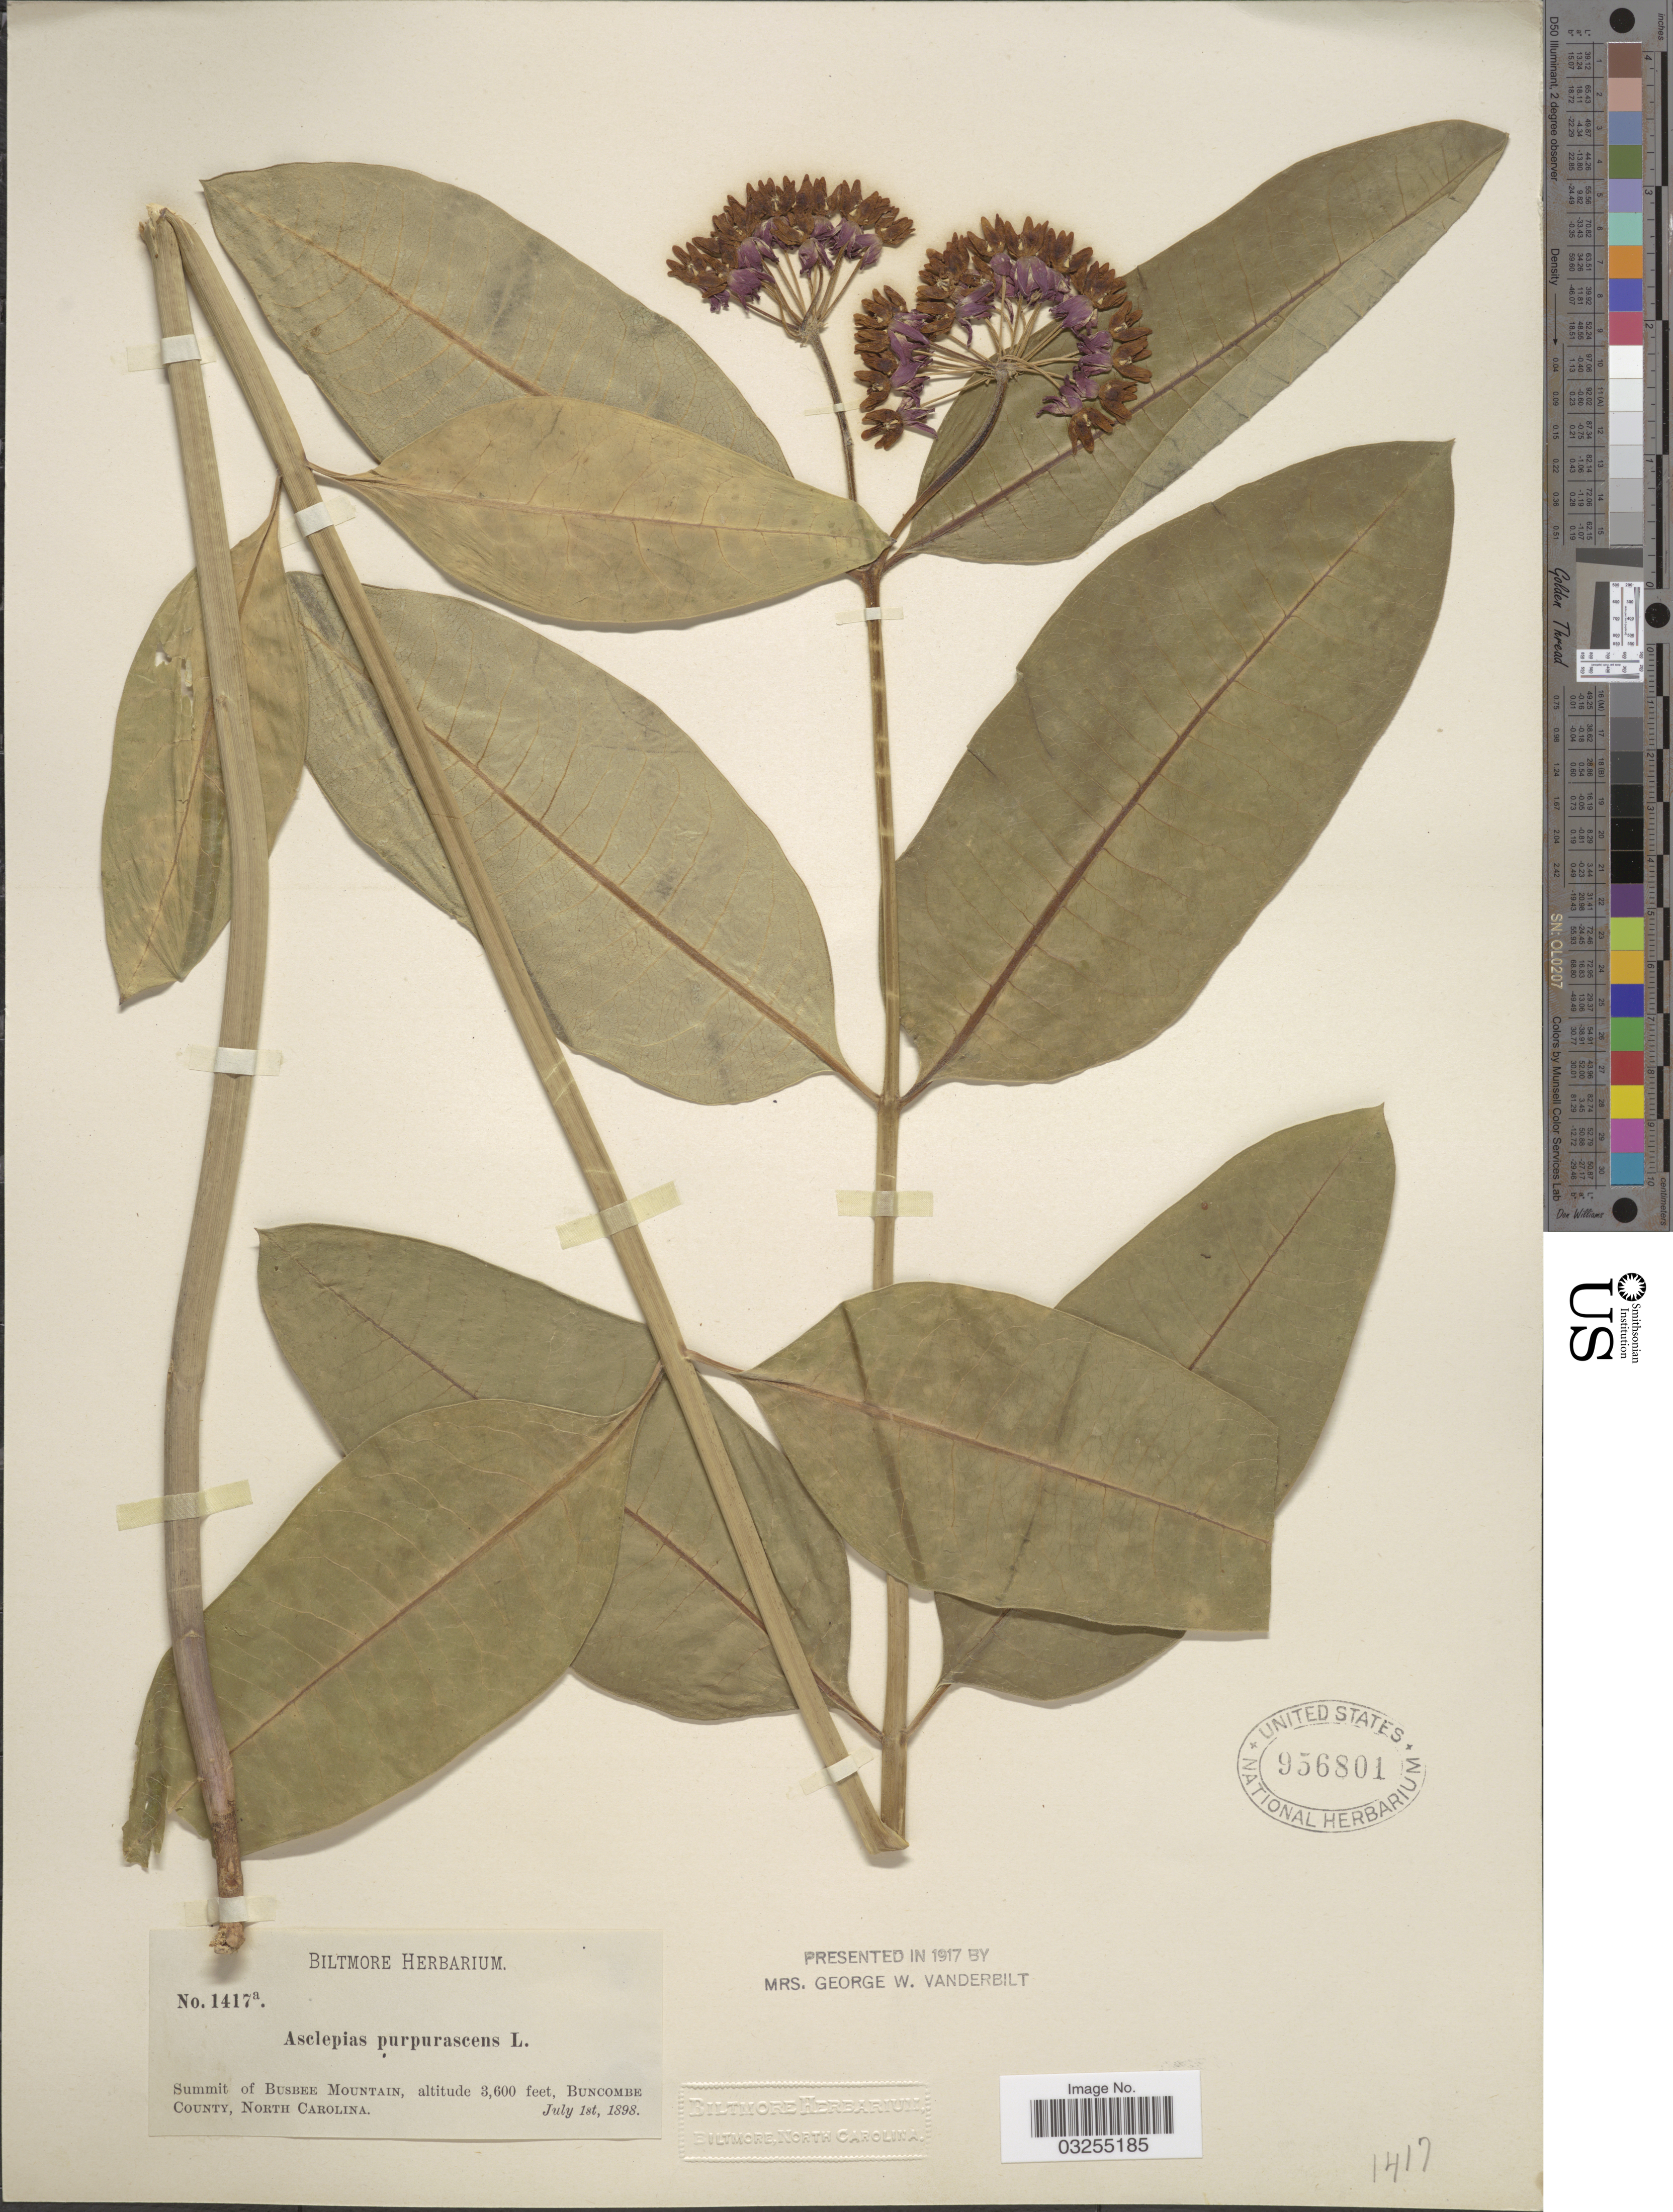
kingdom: Plantae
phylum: Tracheophyta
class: Magnoliopsida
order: Gentianales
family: Apocynaceae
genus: Asclepias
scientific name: Asclepias purpurascens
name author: L.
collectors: ex herb. Biltmore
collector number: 1417a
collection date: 1898-07-01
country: United States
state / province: North Carolina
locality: Summit of Busbee Mountain, Buncombe County.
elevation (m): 1097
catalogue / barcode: US 956801